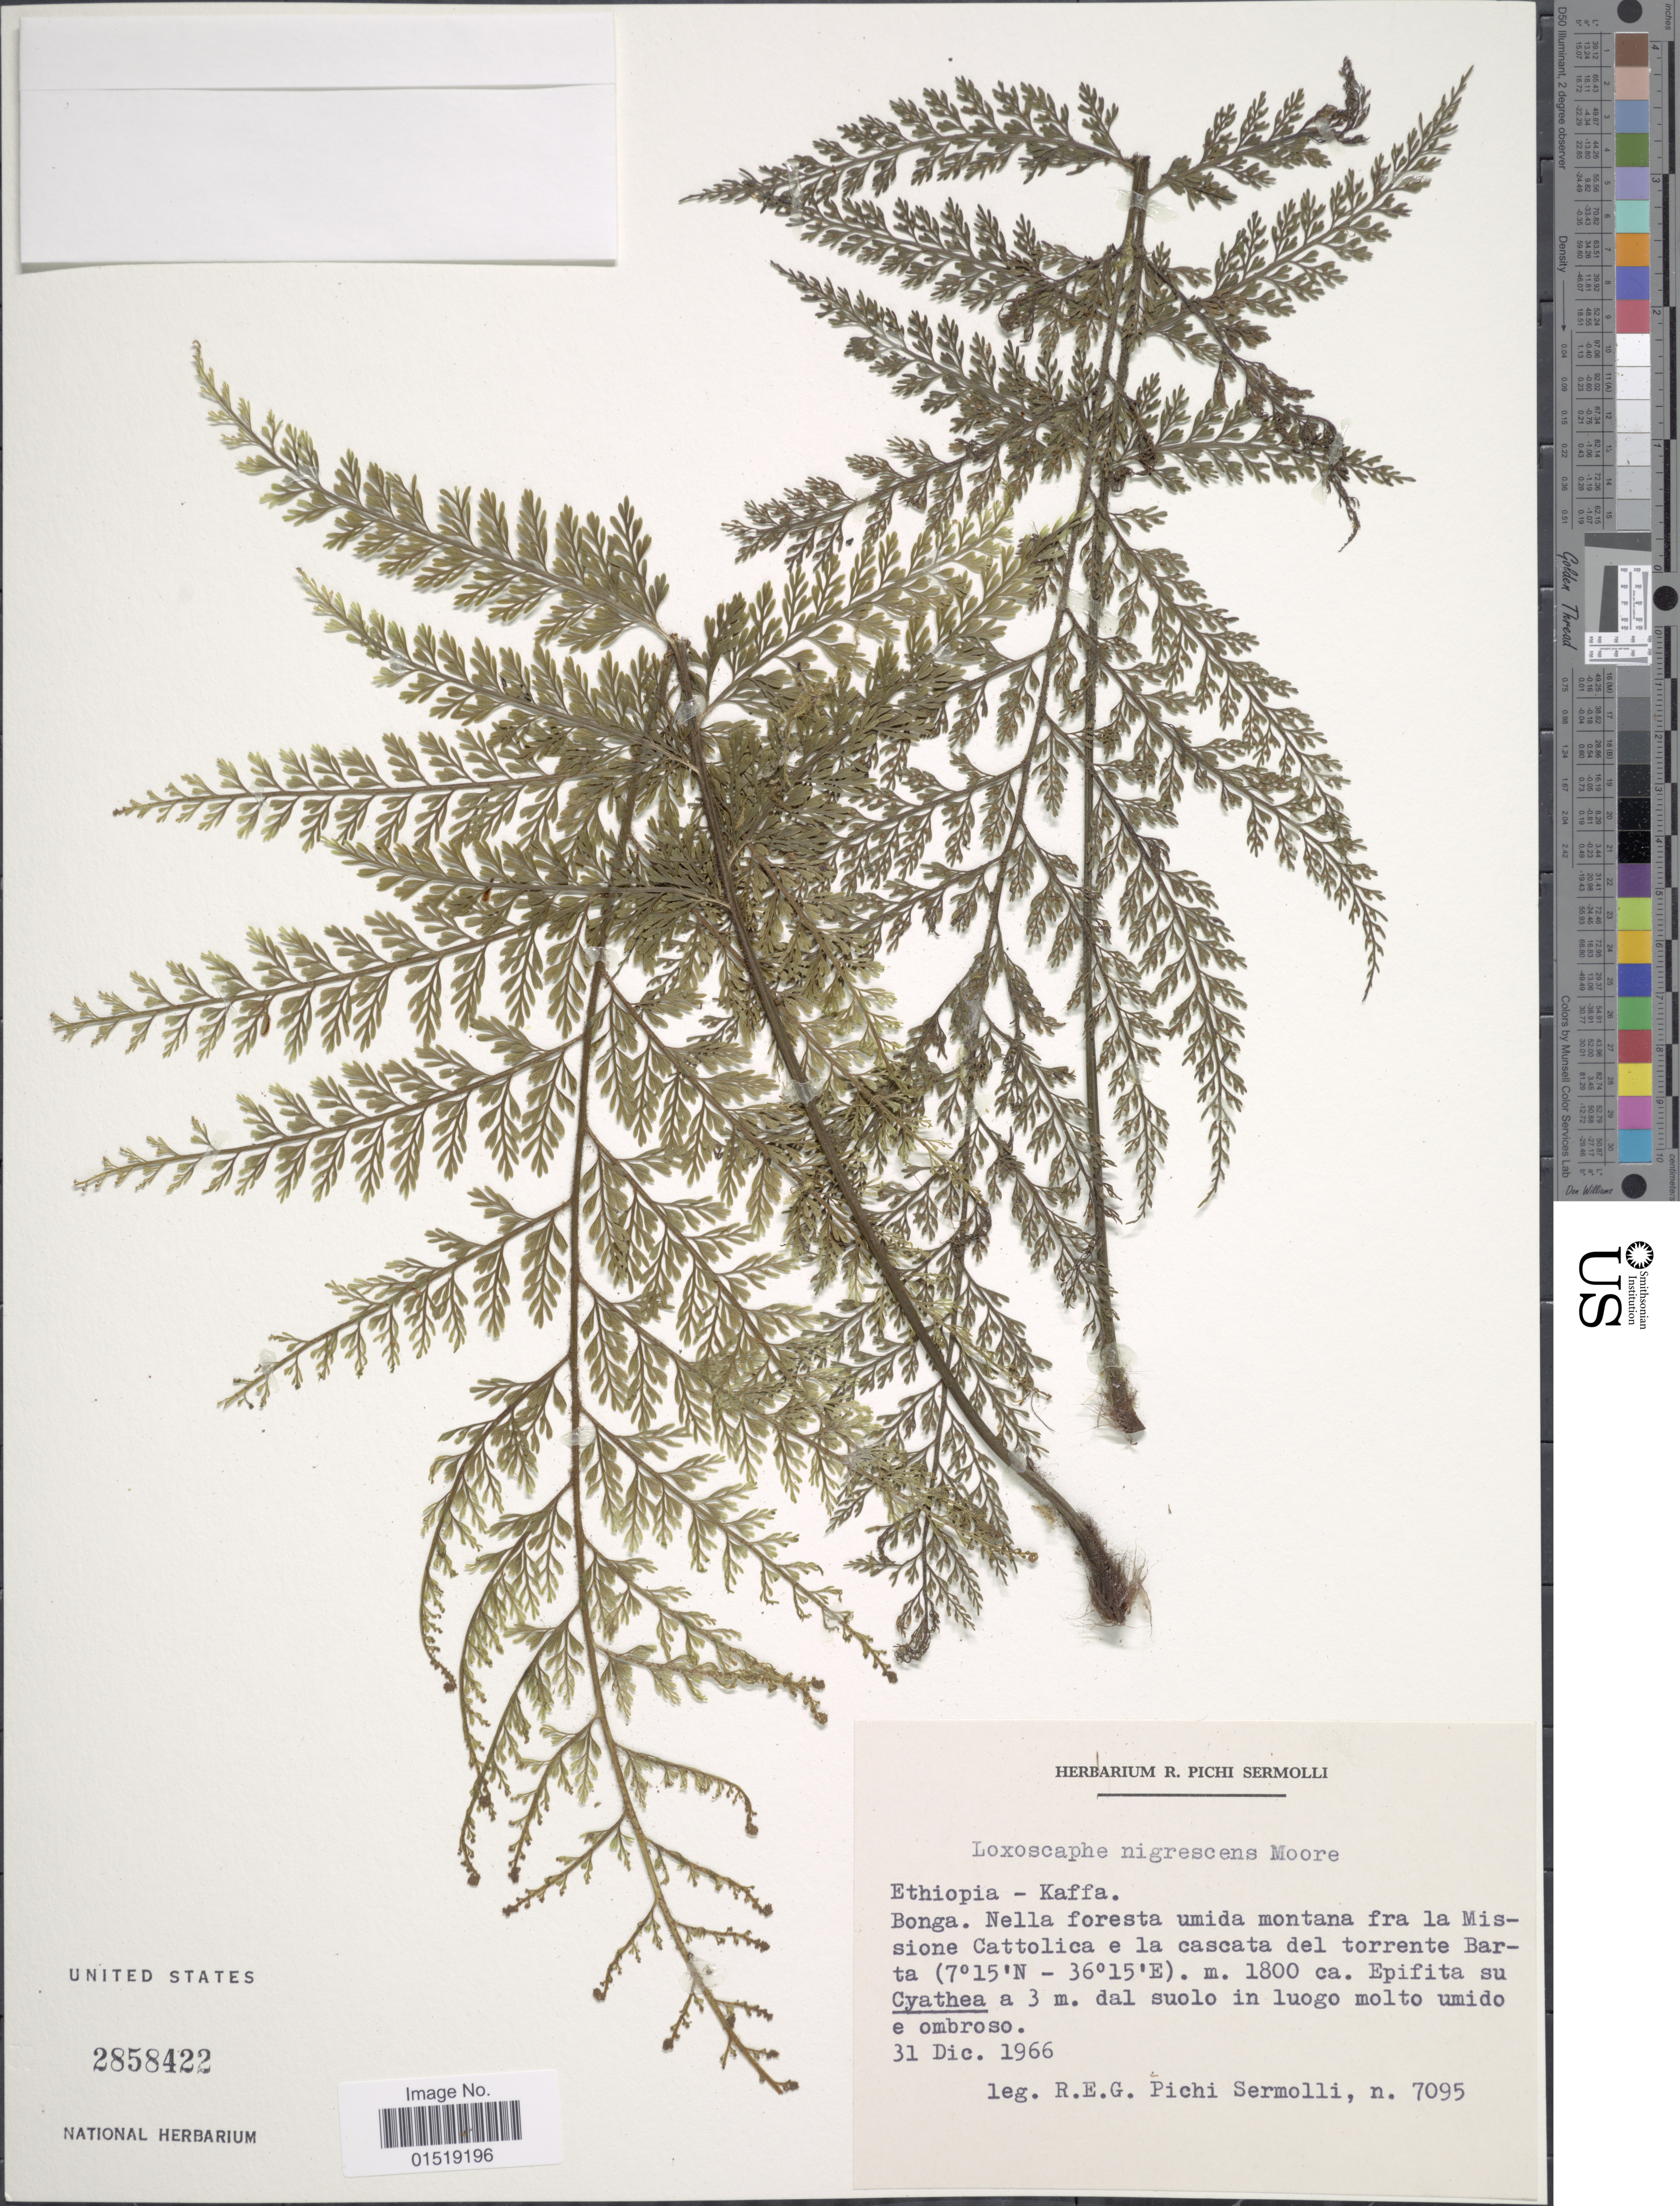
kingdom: Plantae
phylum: Tracheophyta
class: Polypodiopsida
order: Polypodiales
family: Aspleniaceae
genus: Asplenium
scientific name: Asplenium hypomelas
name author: Kuhn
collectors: R. E. Pichi-Sermolli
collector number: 7095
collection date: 1966-12-31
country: Ethiopia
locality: Kaffa. Bonga. Nella foresta umida montana fra la Missione Cattolica e la cascata del torrente Barta.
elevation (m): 1800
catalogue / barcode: US 2858422